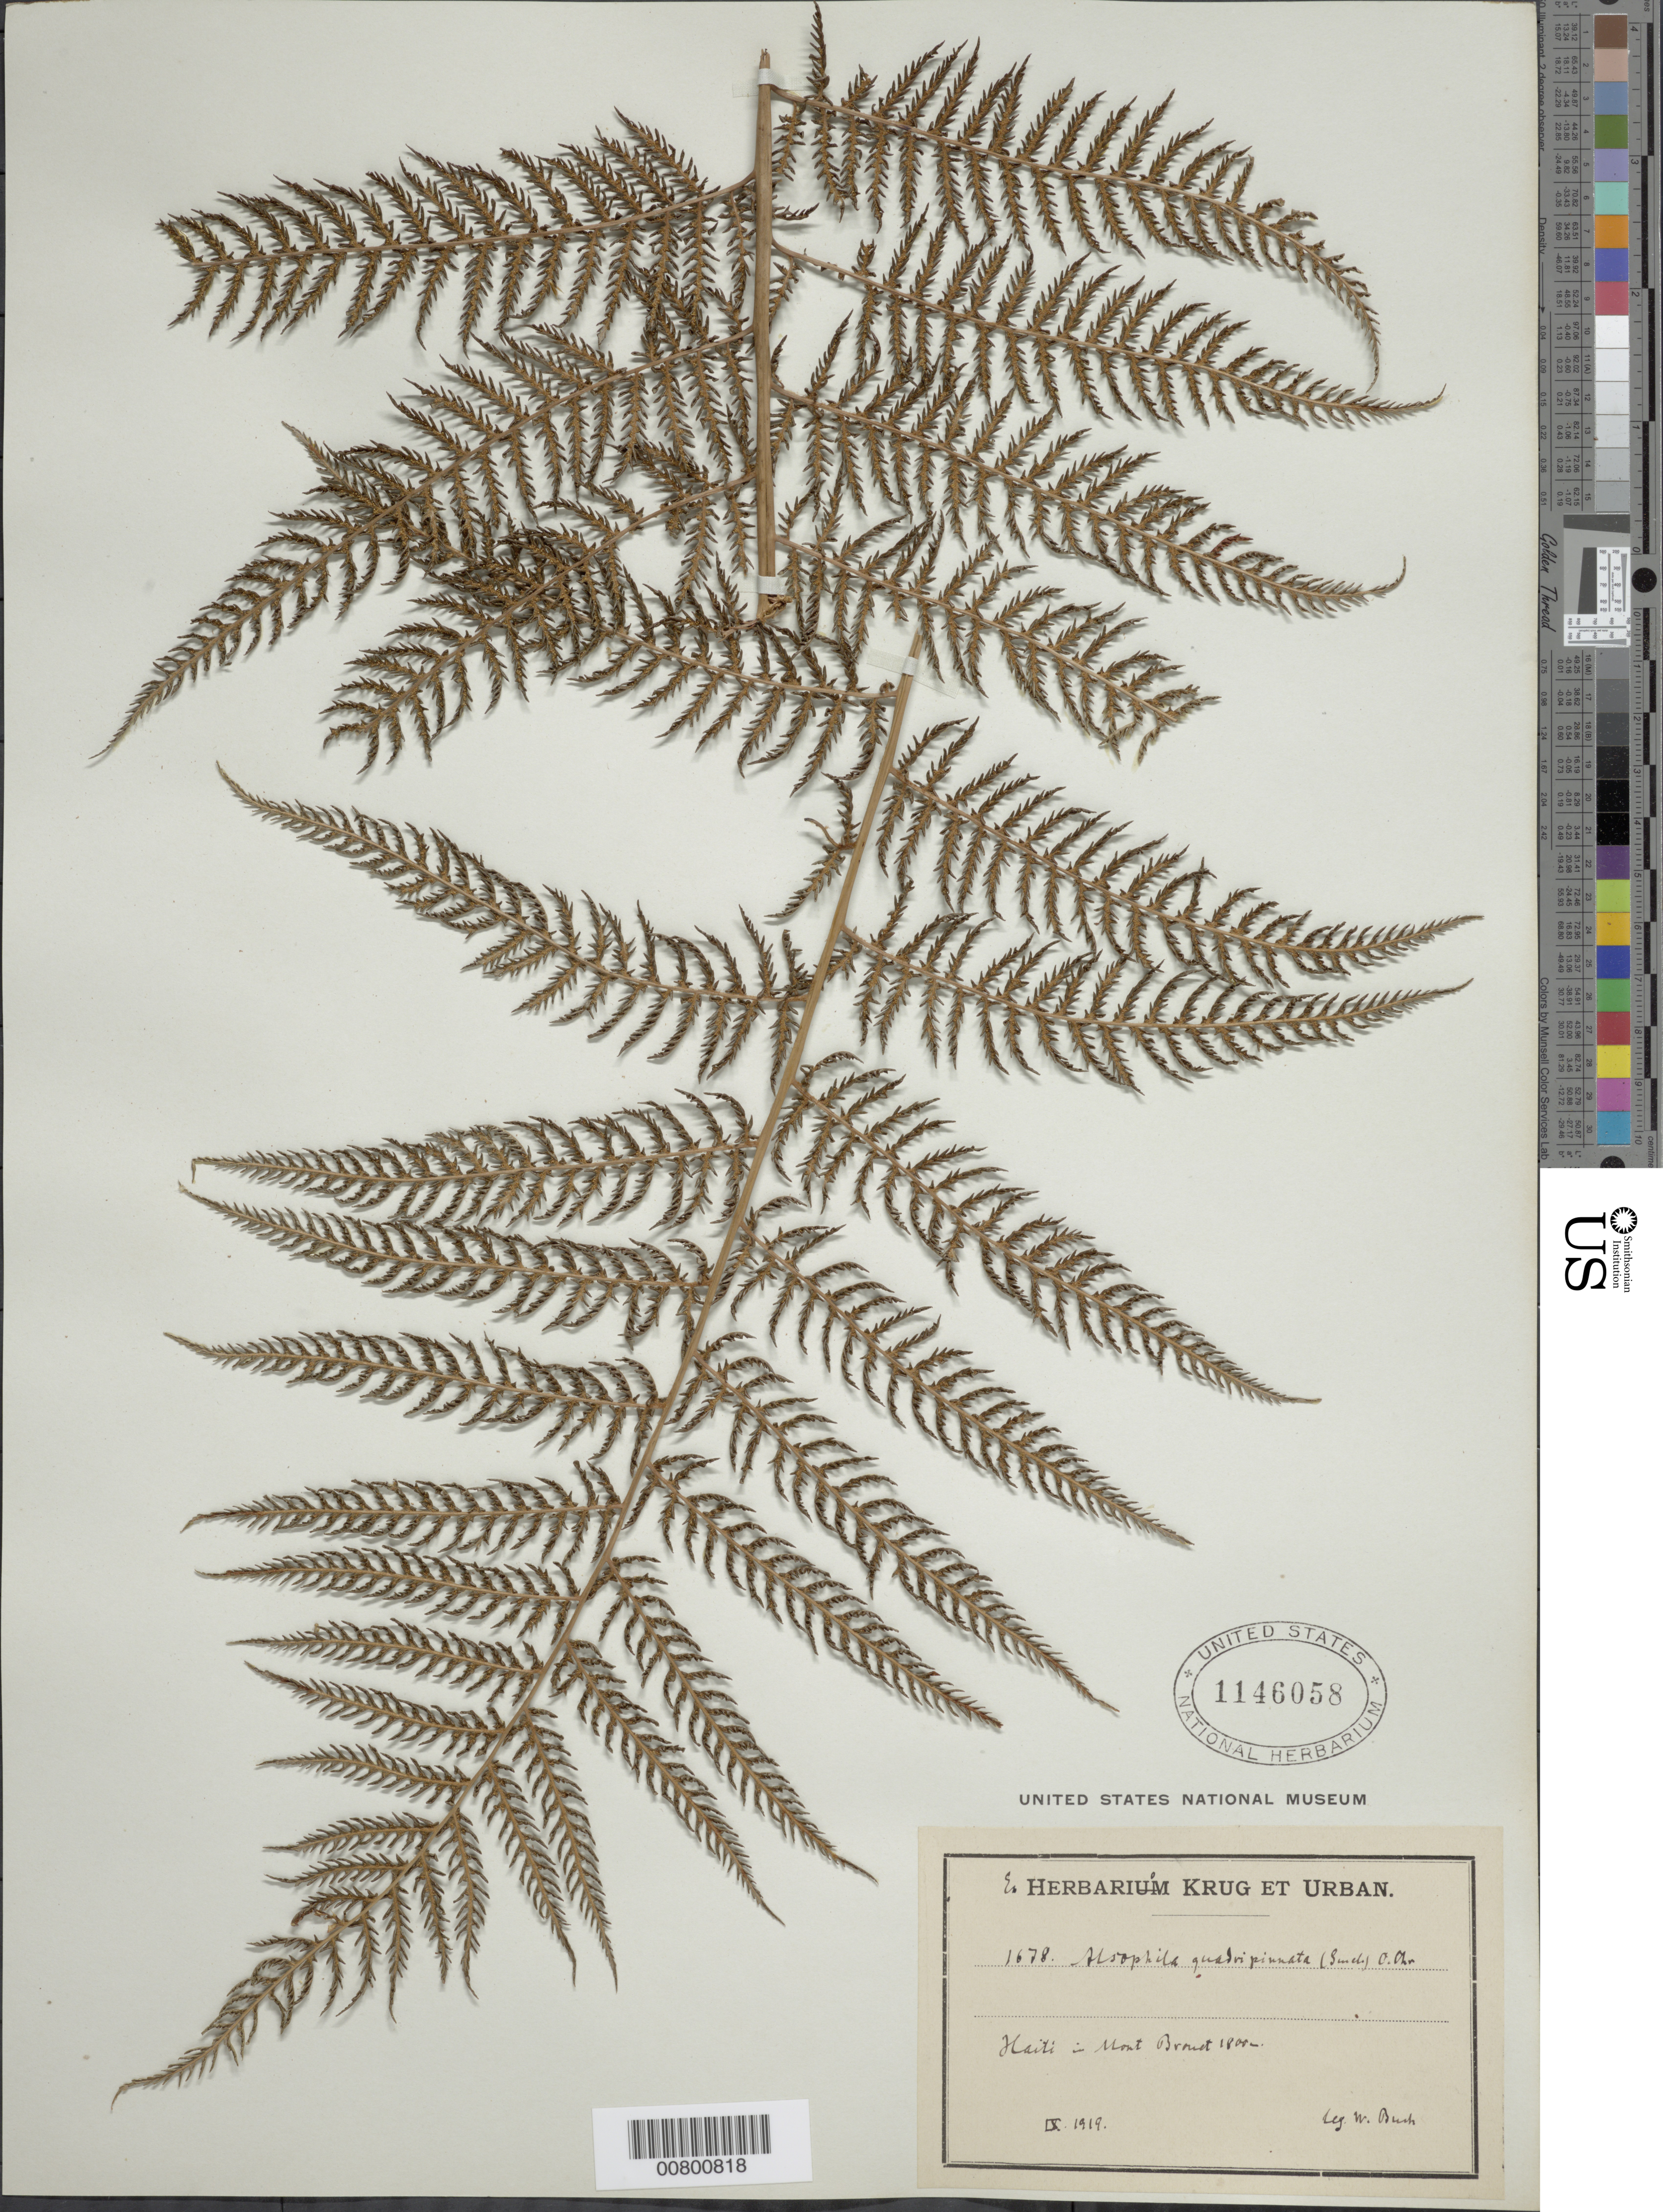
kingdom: Plantae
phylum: Tracheophyta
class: Polypodiopsida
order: Cyatheales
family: Dicksoniaceae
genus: Lophosoria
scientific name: Lophosoria quadripinnata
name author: (J.F. Gmel.) C. Chr.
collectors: W. Buch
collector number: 1678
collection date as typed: Sep 1919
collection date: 1919-09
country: Haiti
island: Hispaniola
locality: Mt. Brouet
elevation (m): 1800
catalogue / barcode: US 1146058